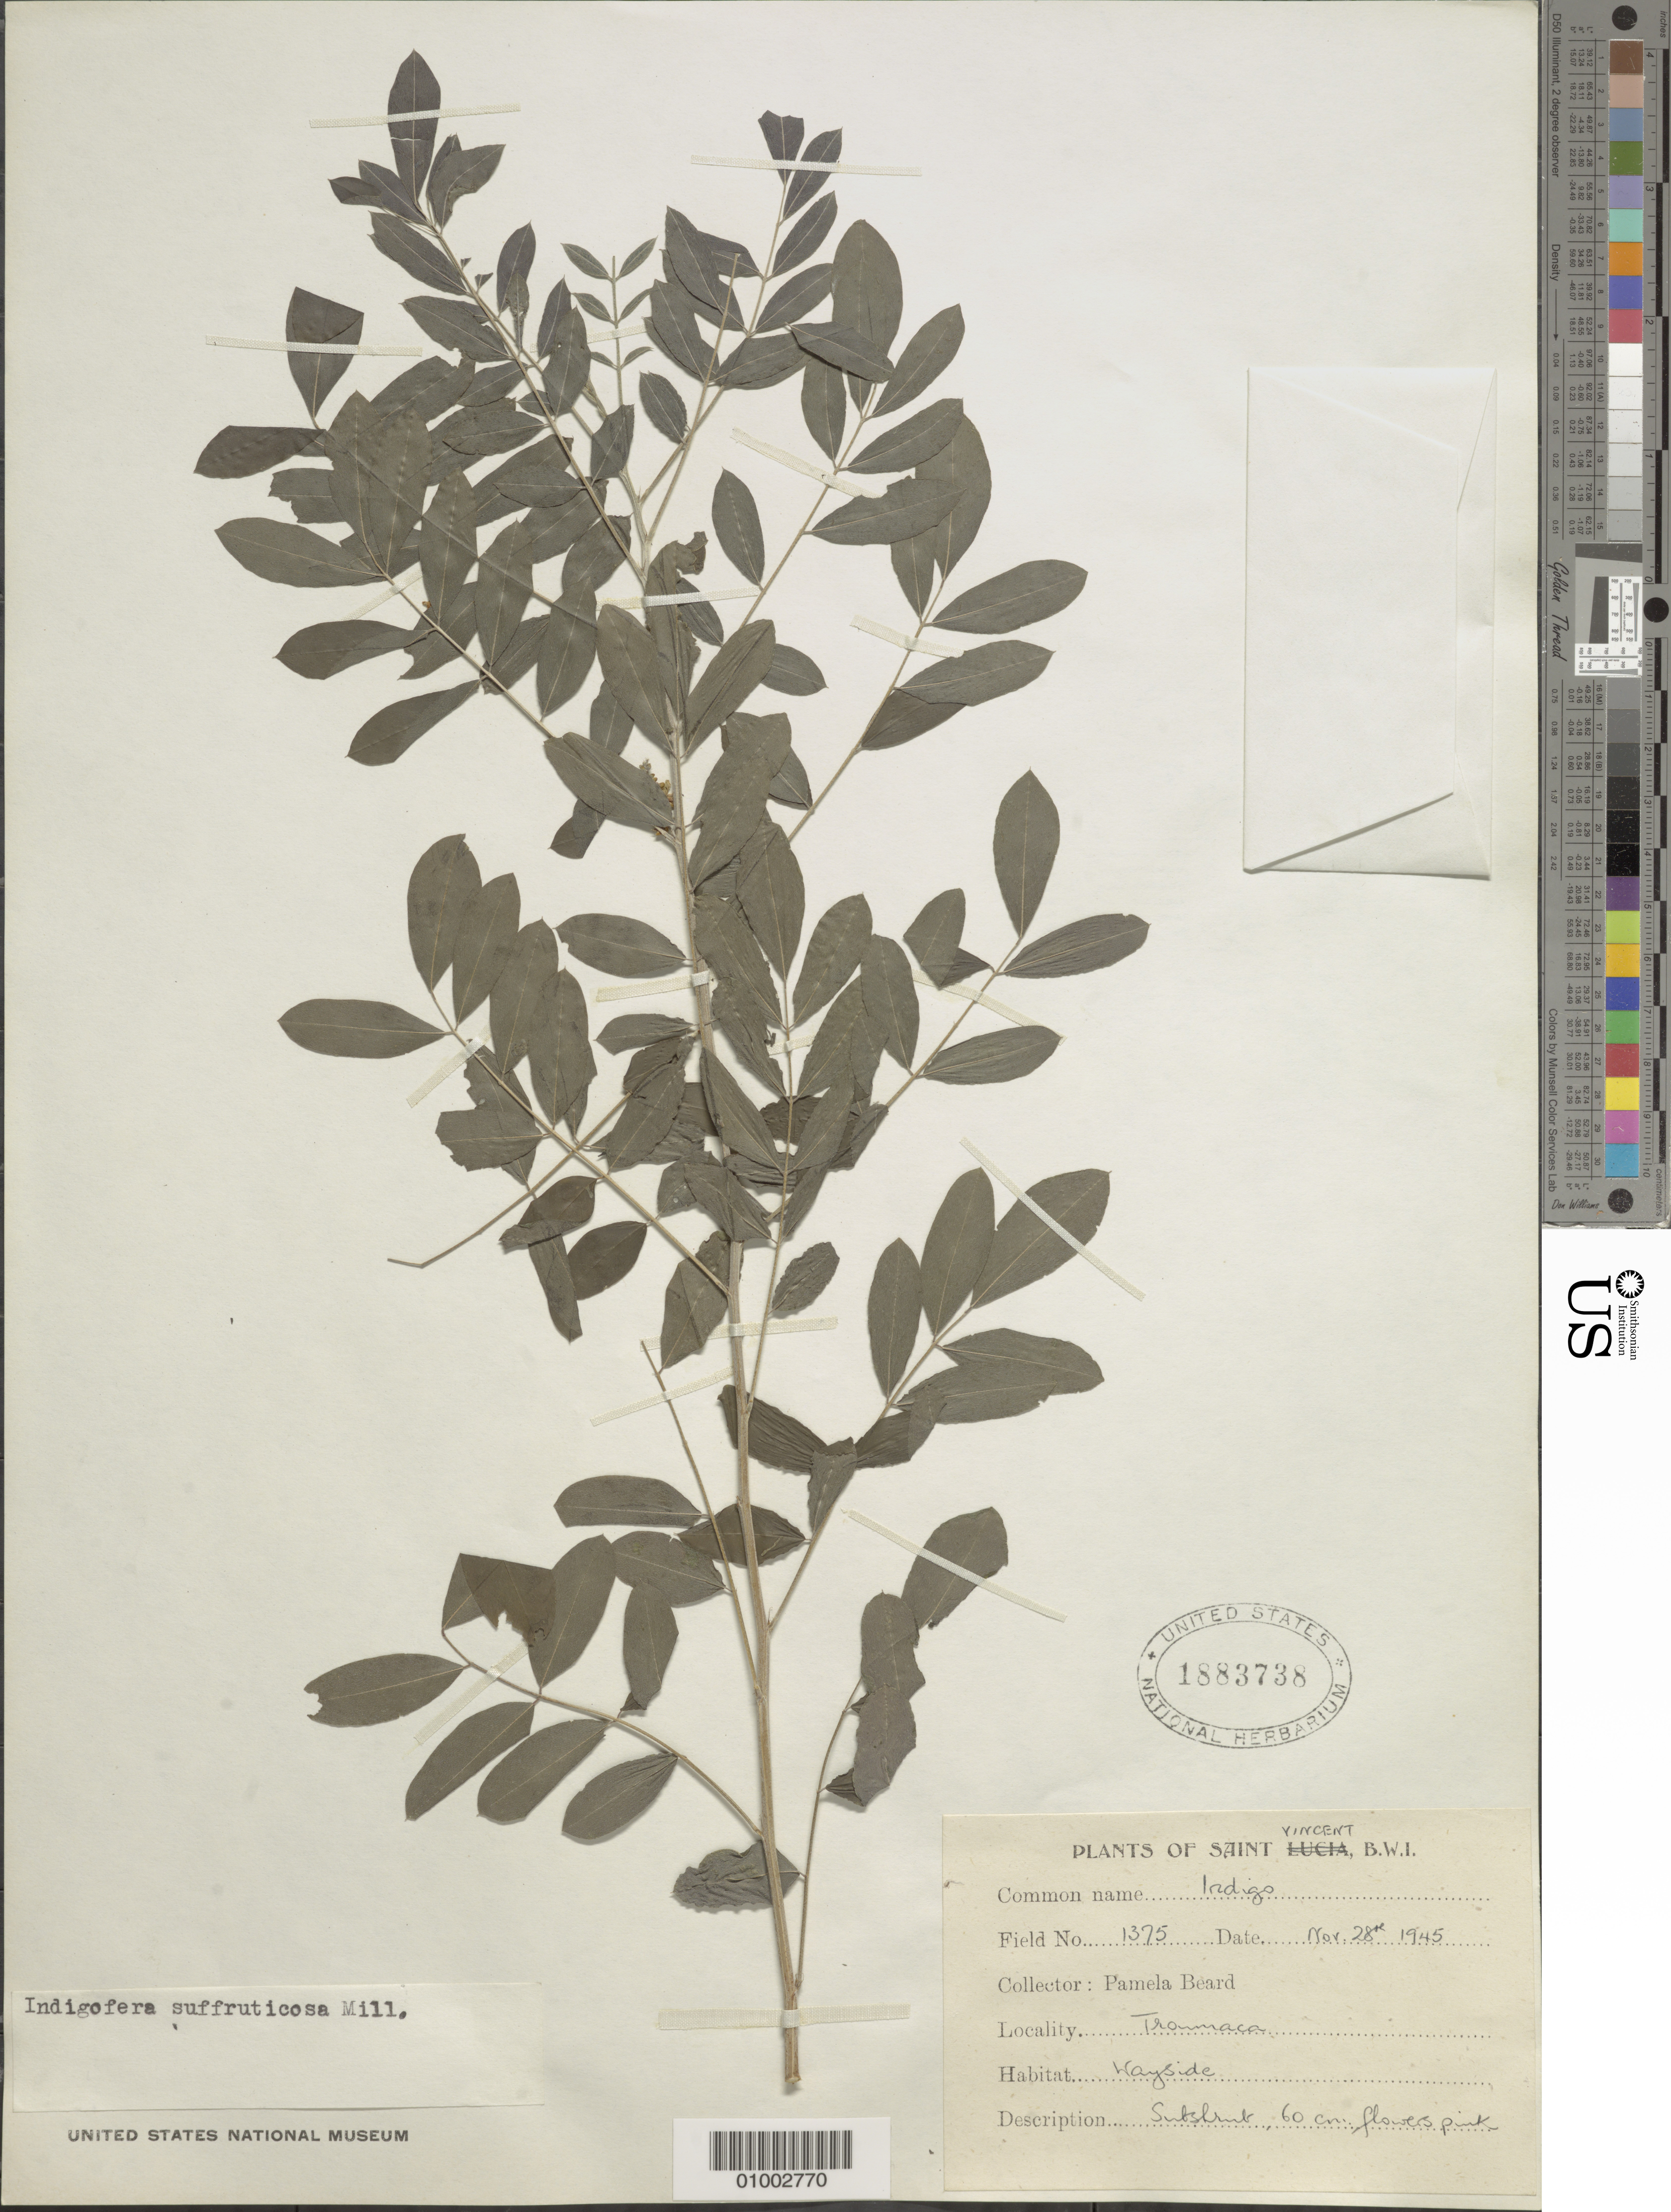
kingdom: Plantae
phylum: Tracheophyta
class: Magnoliopsida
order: Fabales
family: Fabaceae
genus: Indigofera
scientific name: Indigofera suffruticosa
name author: Mill.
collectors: P. Beard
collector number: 1375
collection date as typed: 28 Nov 1945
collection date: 1945-11-28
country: St. Vincent - Grenadines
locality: Troumaca, Wayside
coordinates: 0 N, 0 E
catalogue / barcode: US 1883738